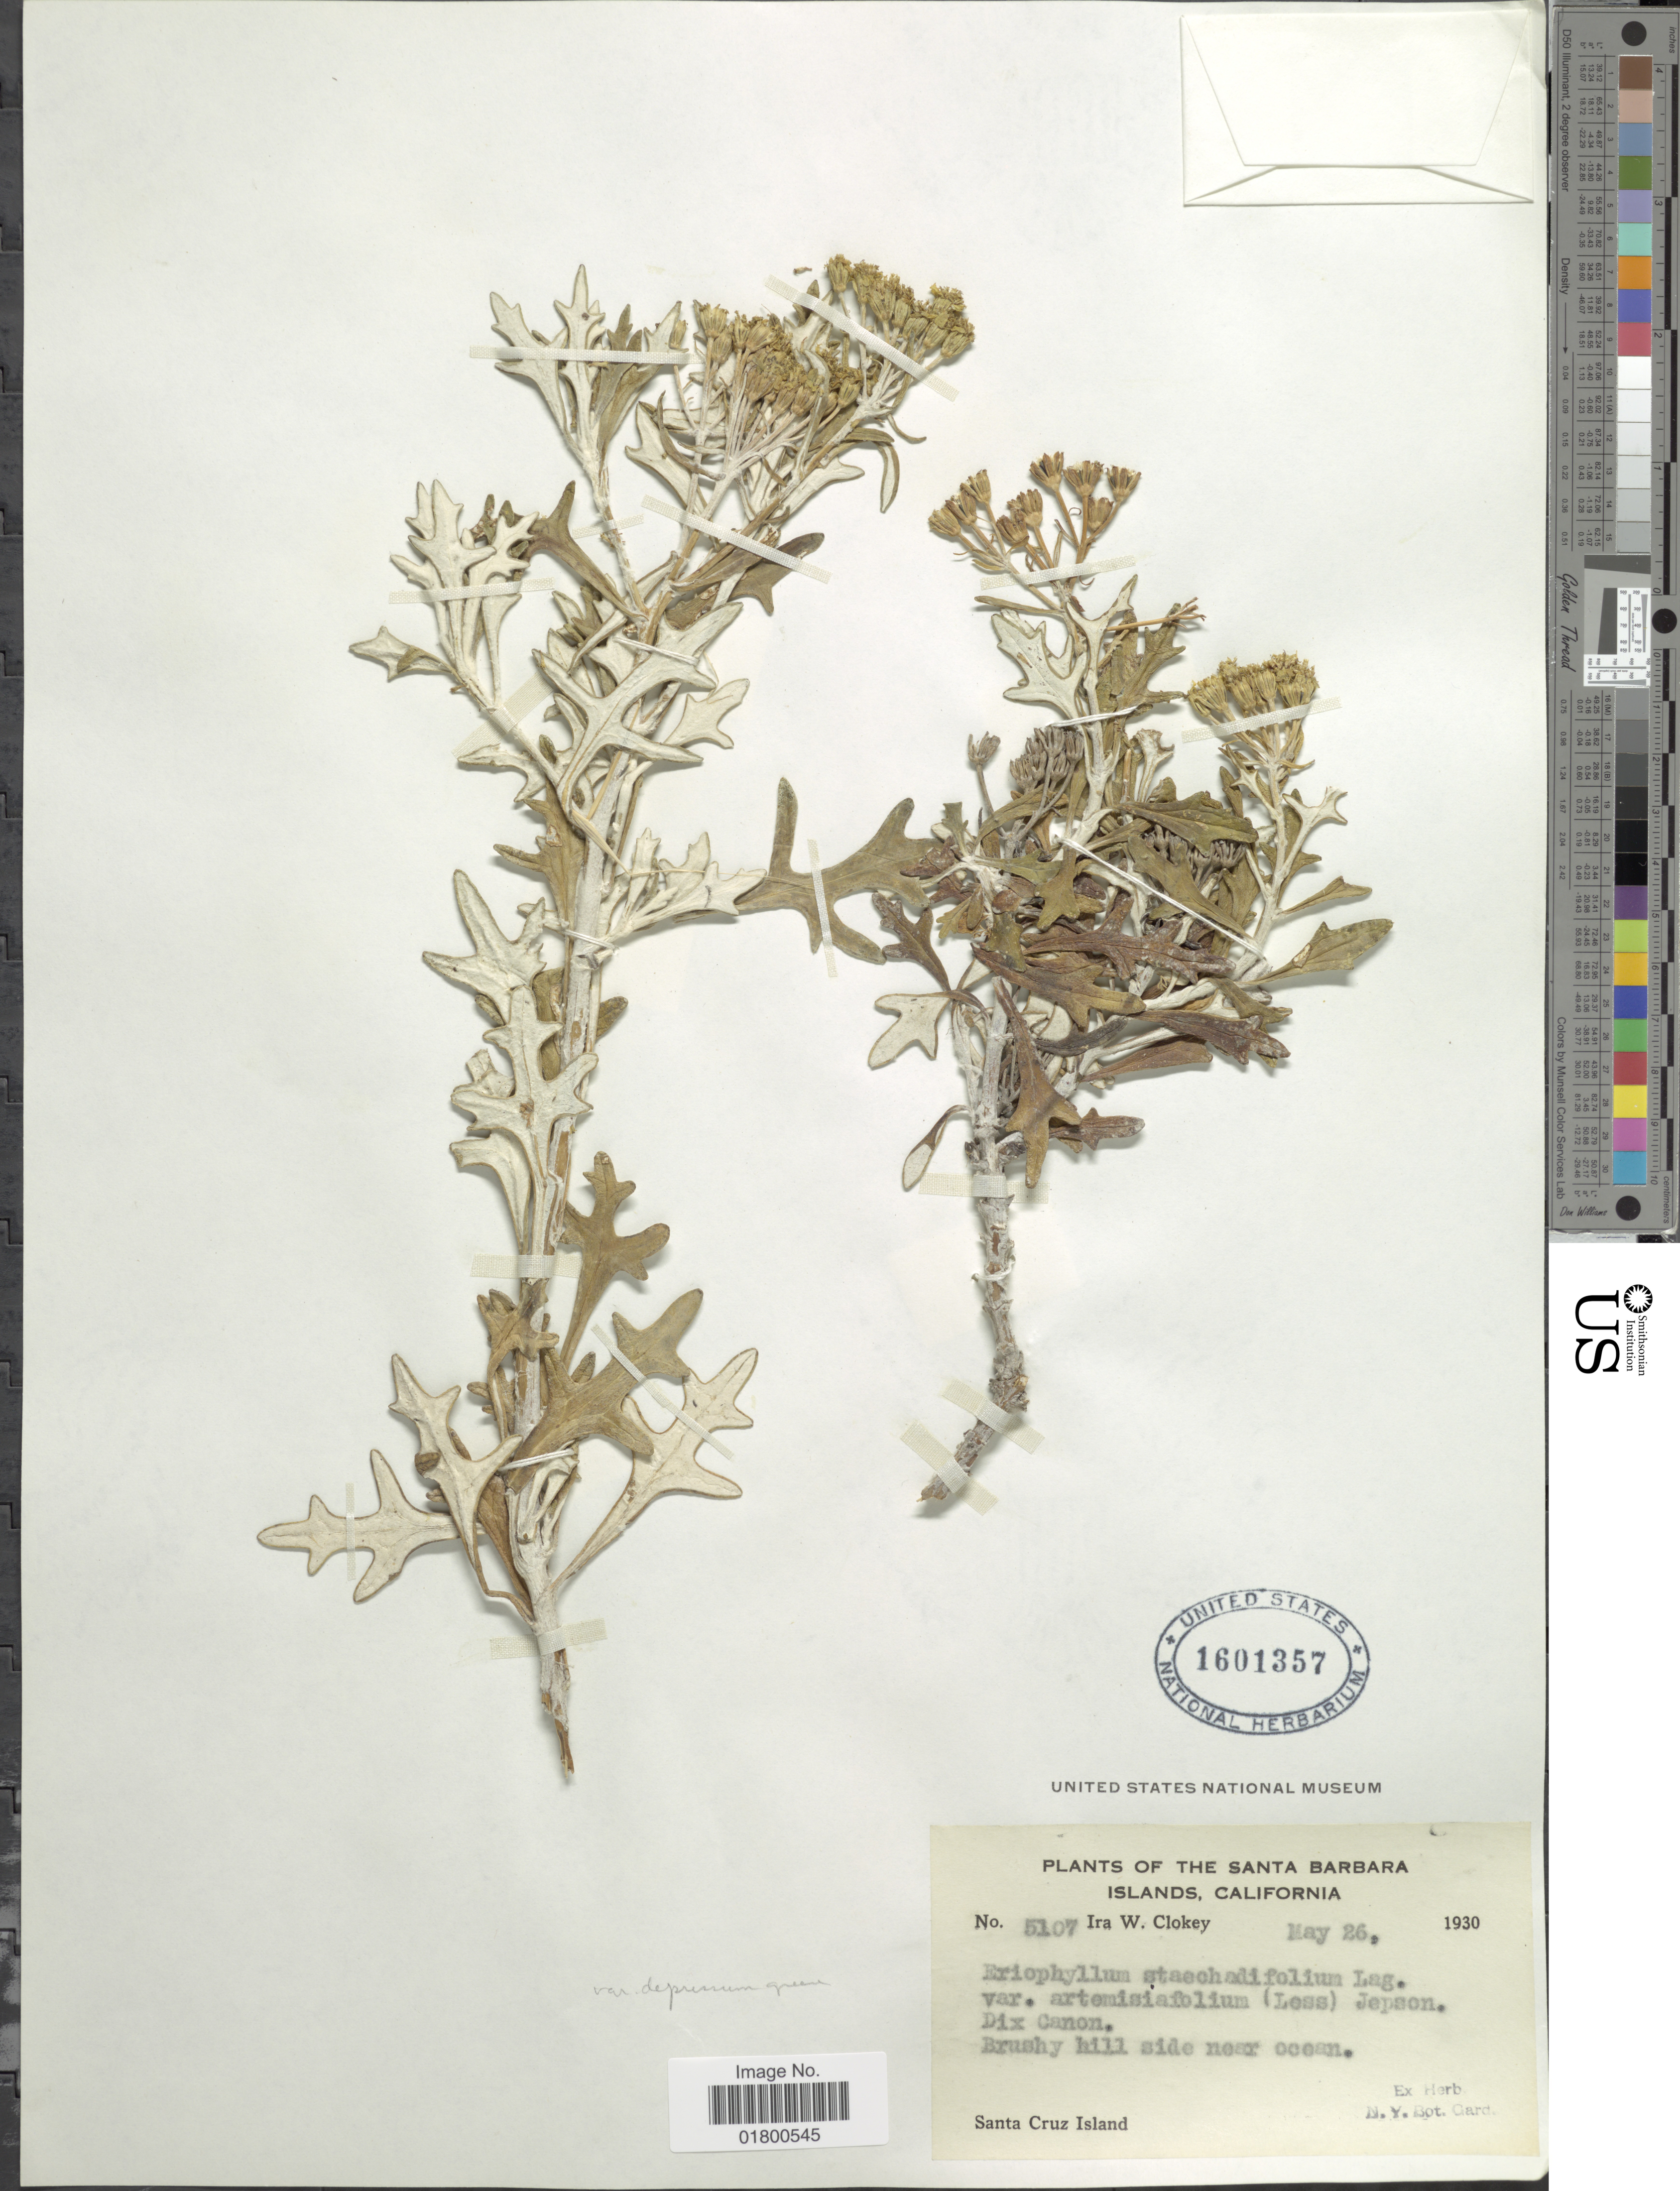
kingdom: Plantae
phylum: Tracheophyta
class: Magnoliopsida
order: Asterales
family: Asteraceae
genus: Eriophyllum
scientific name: Eriophyllum staechadifolium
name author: Lag.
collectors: I. W. Clokey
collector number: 5107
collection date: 1930-05-26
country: United States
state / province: California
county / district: Santa Barbara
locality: The Santa Barbara Islands, California, Santa Cruz Island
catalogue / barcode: US 1601357